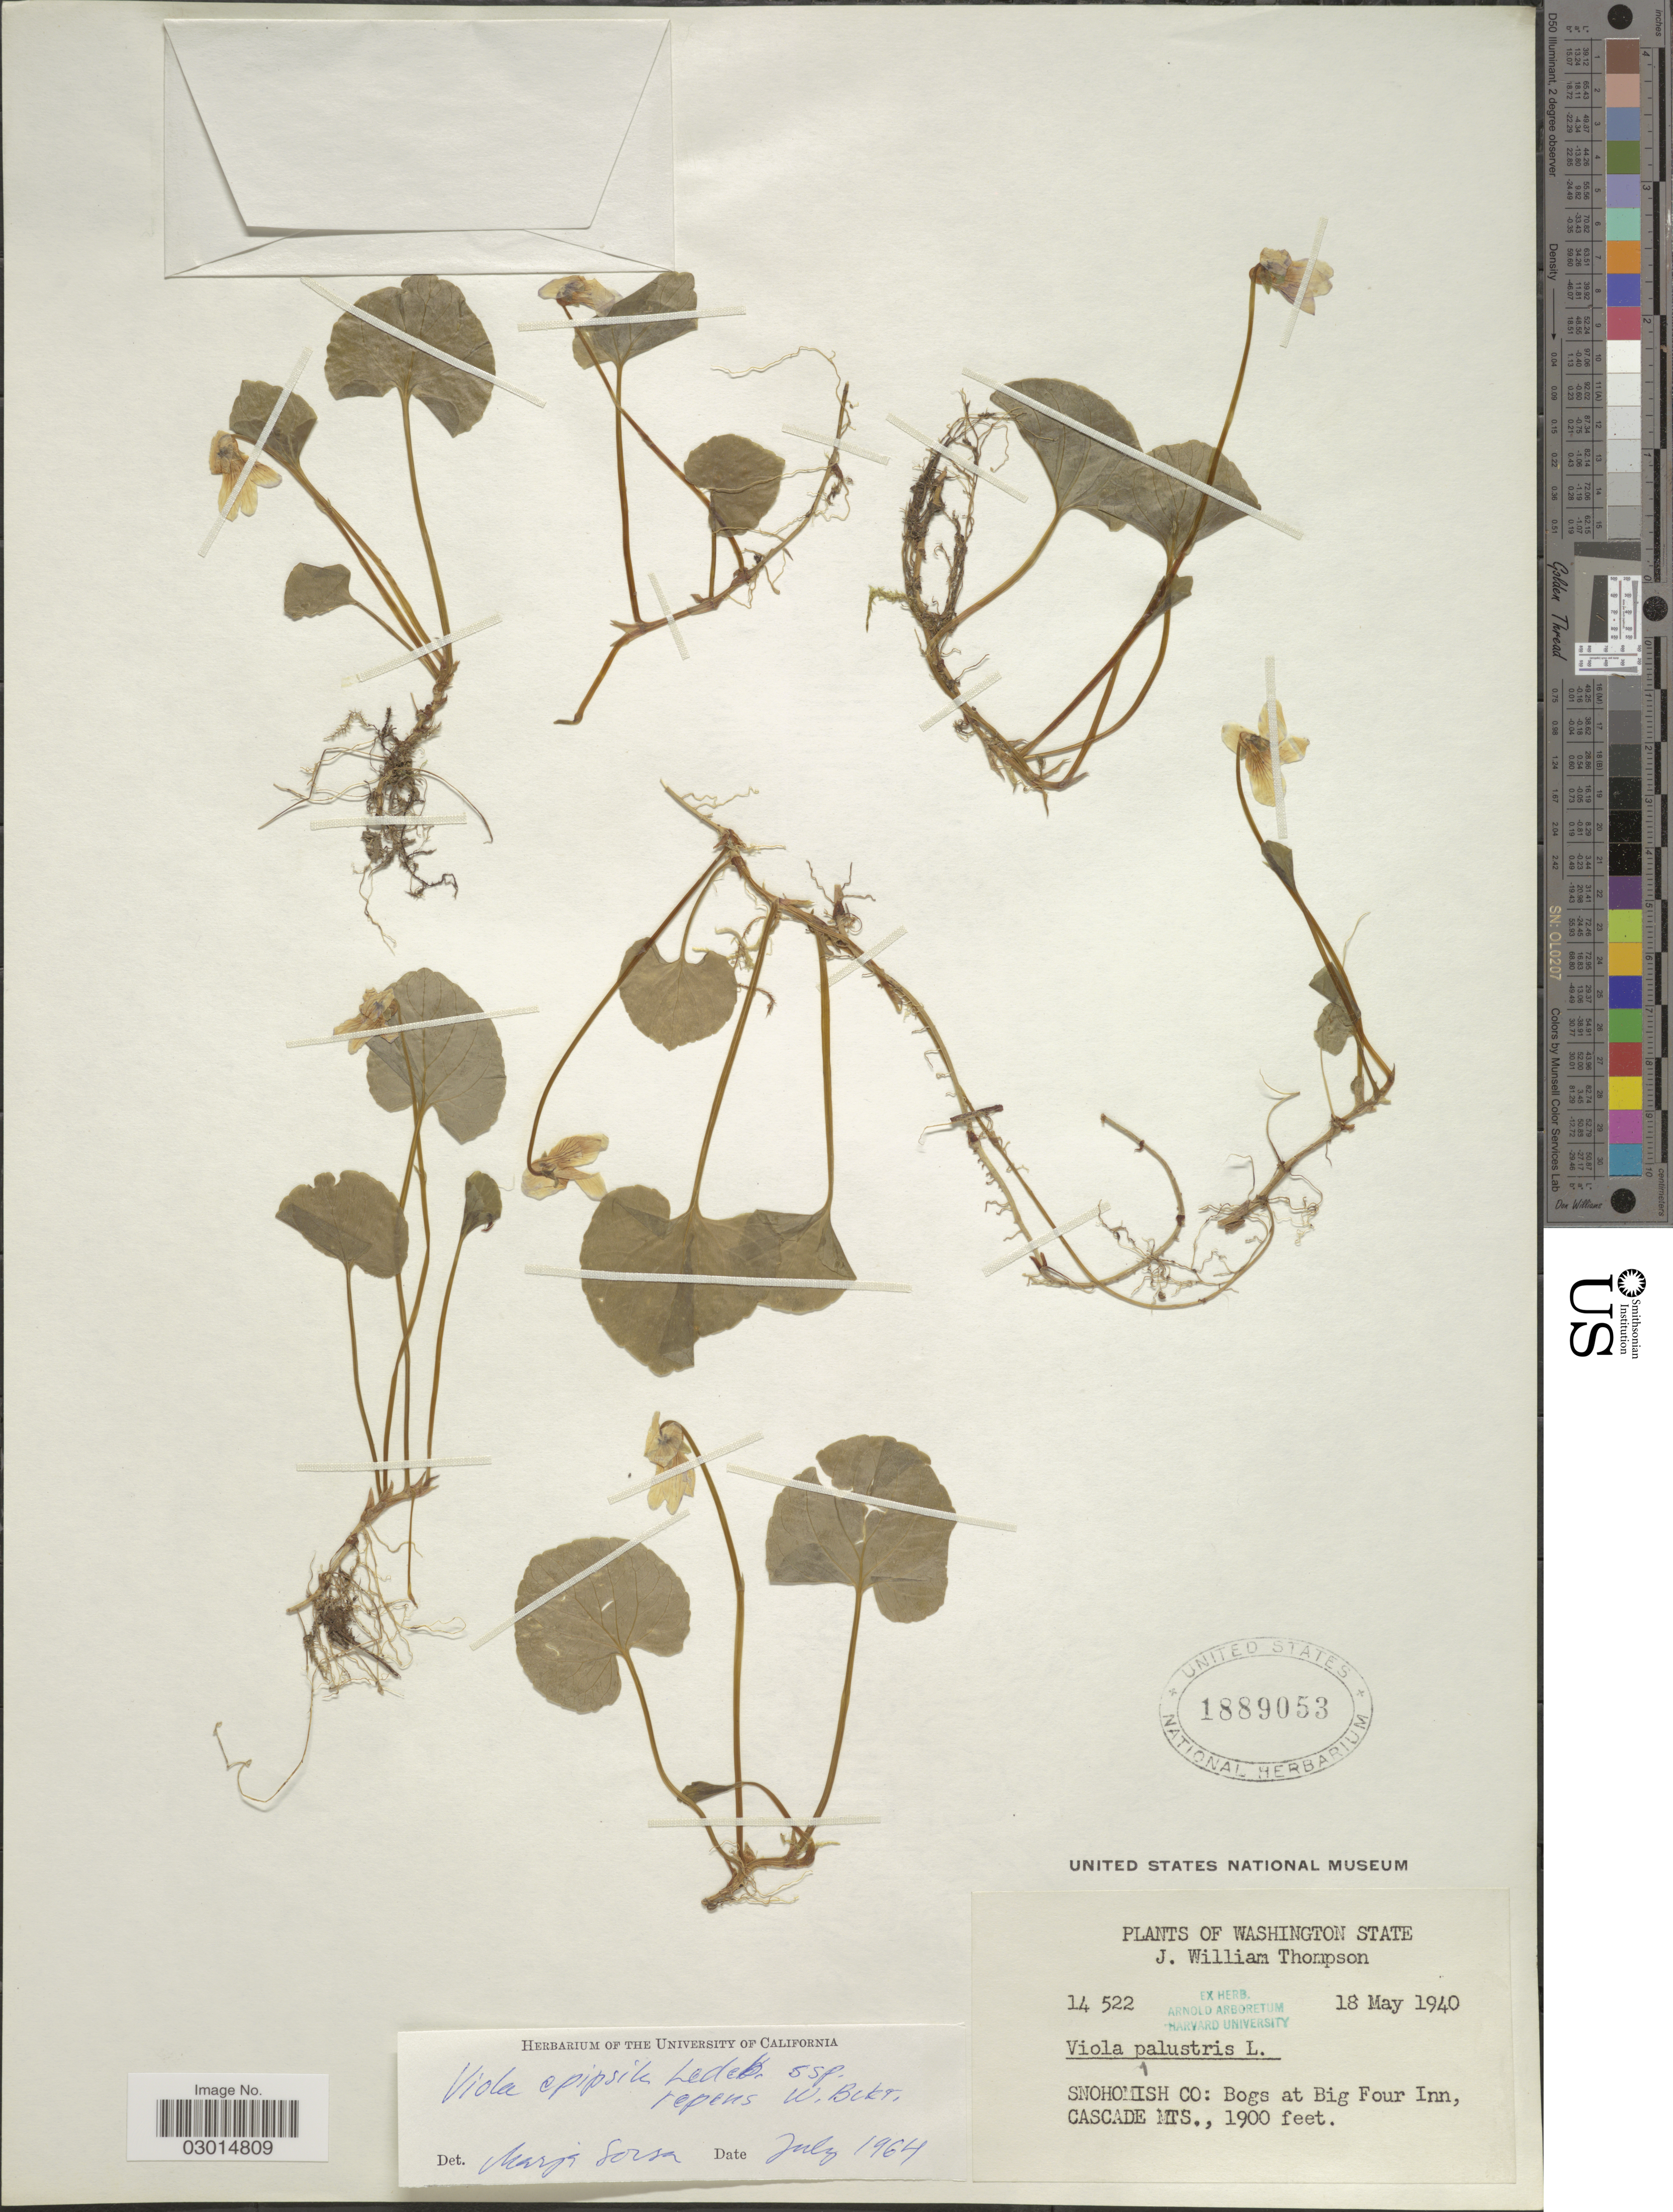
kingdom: Plantae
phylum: Tracheophyta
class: Magnoliopsida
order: Malpighiales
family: Violaceae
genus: Viola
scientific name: Viola epipsila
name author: Ledeb.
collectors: J. W. Thompson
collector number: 14522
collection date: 1940-05-18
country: United States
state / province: Washington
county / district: Snohomish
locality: Snohomish Co.: Bogs at Big Four Inn, Cascade Mts.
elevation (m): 579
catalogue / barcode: US 1889053